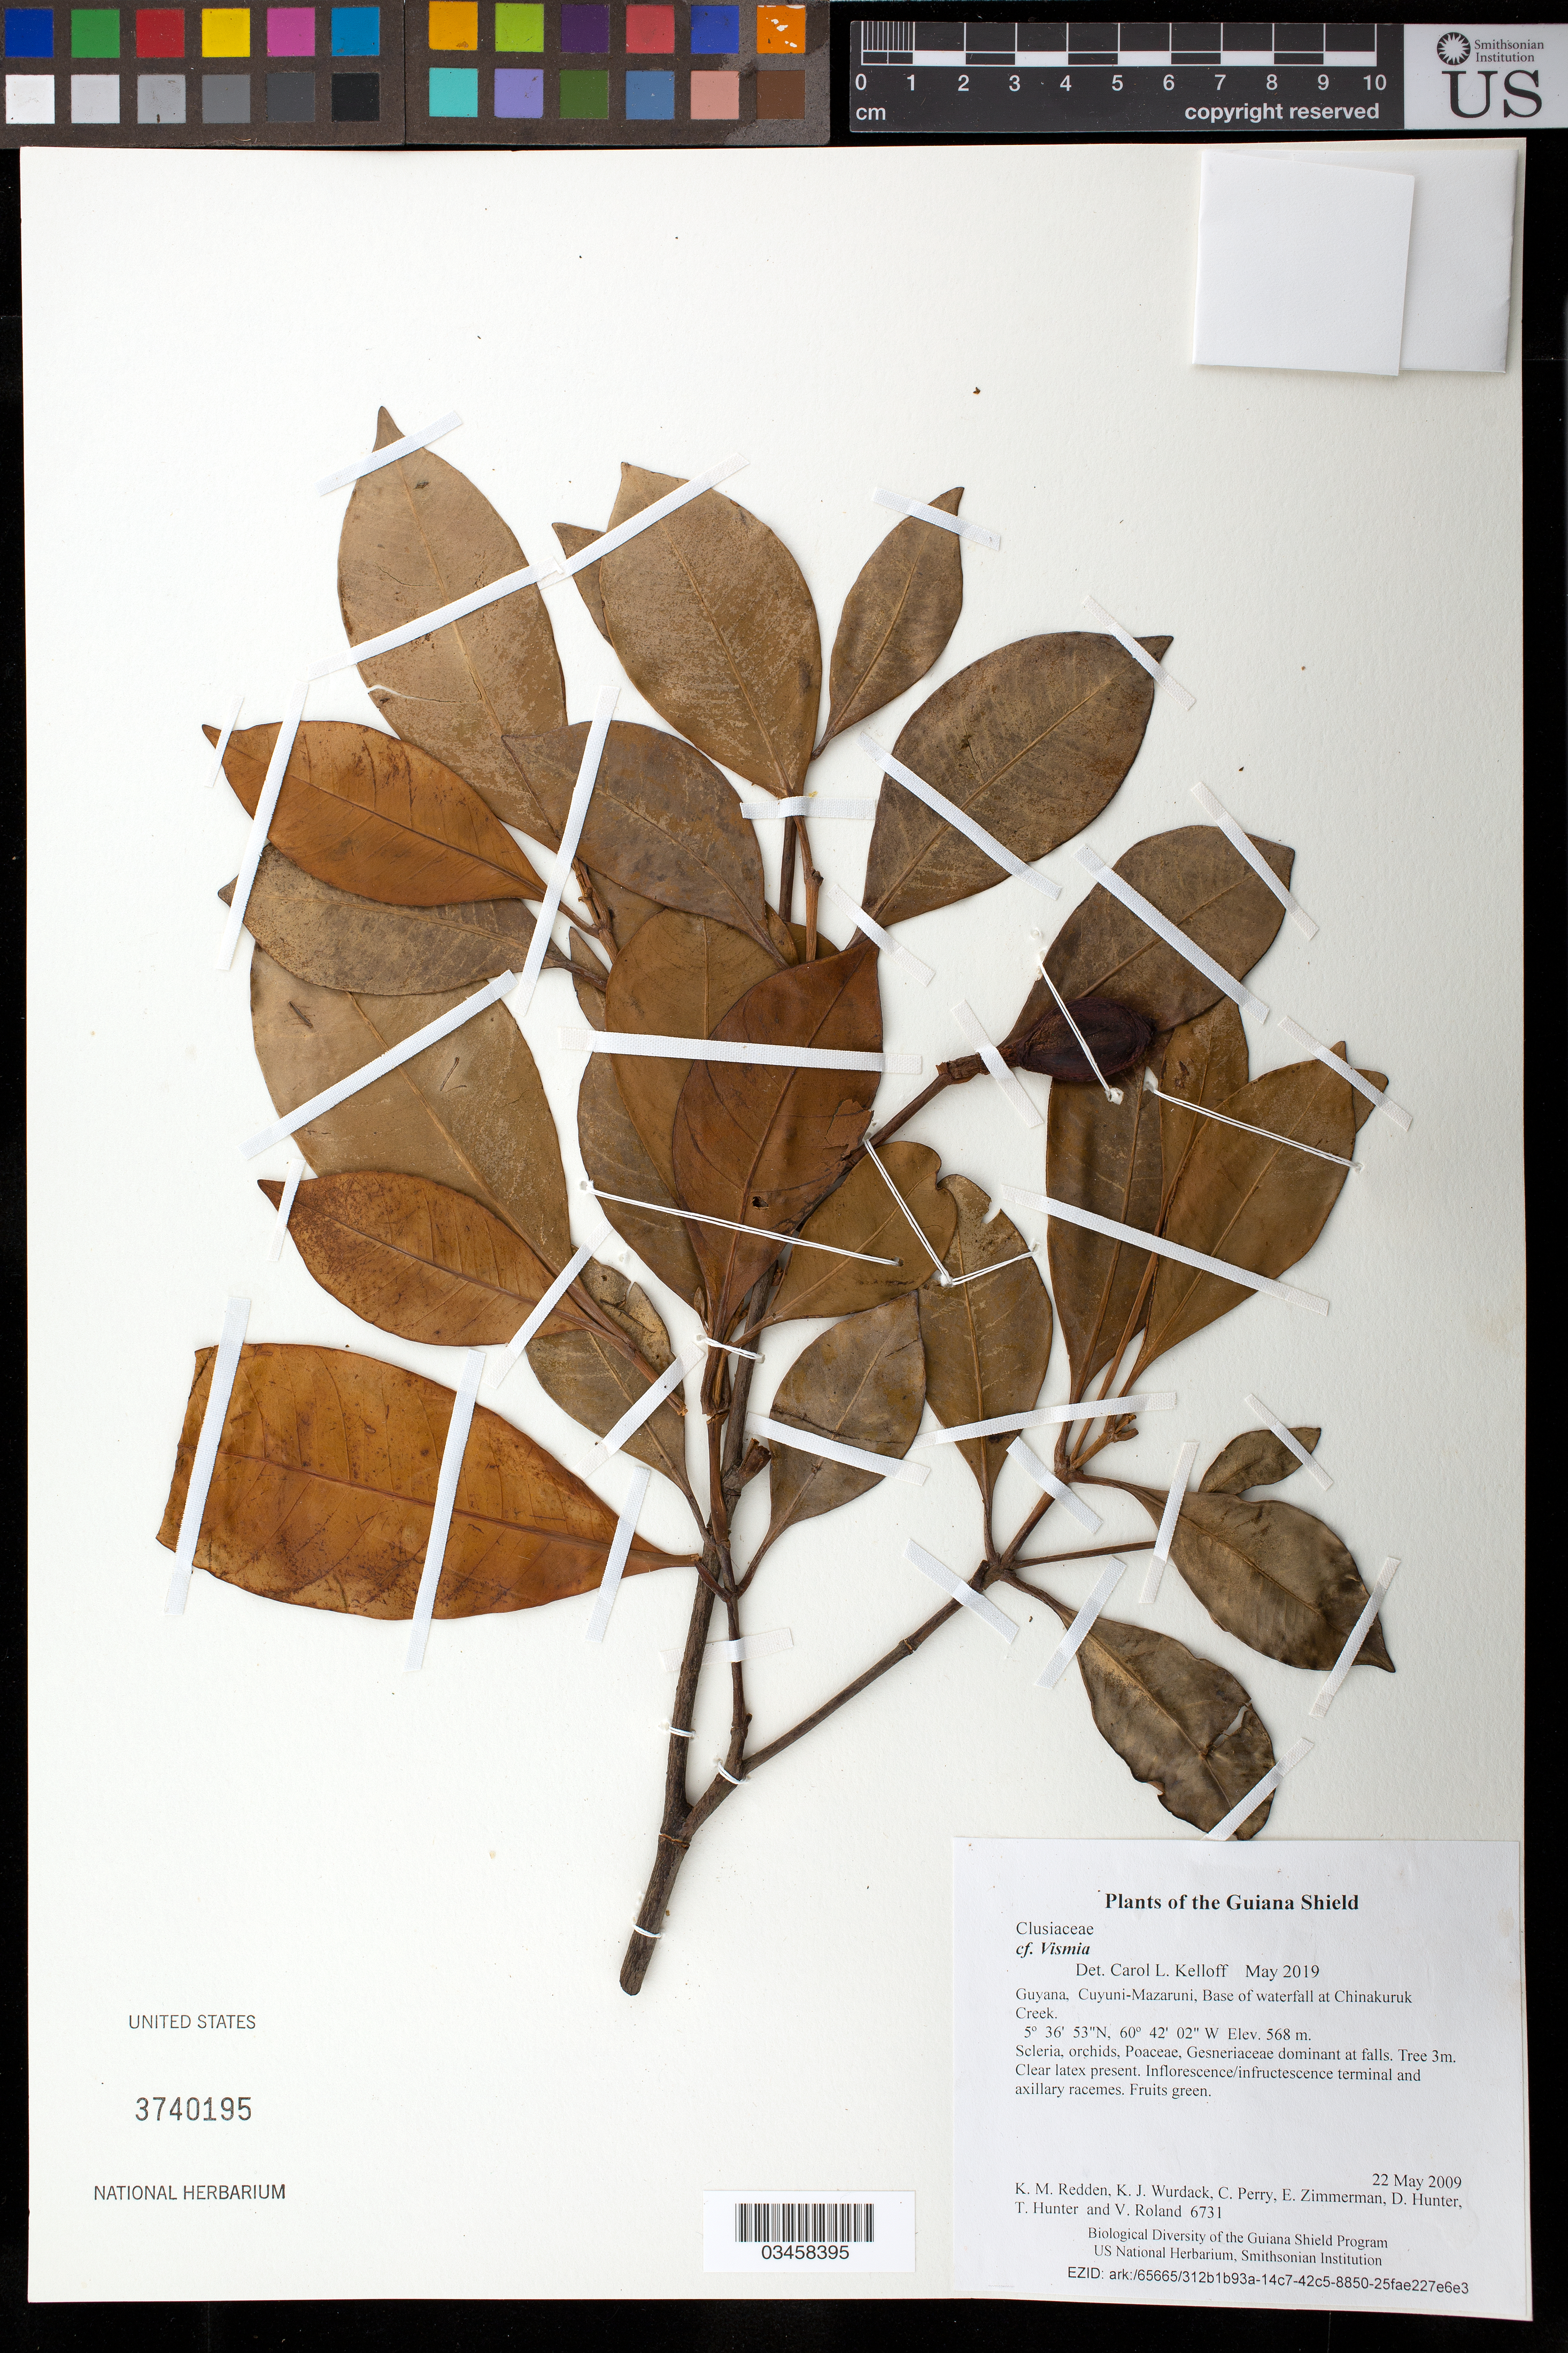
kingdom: Plantae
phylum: Tracheophyta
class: Magnoliopsida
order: Malpighiales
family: Hypericaceae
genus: Vismia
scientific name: Vismia sp.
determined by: Kelloff, Carol L.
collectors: K. M. Redden, K. Wurdack, C. Perry, E. Zimmerman, D. Hunter, T. Hunter & V. Roland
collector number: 6731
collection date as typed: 22 May 2009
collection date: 2009-05-22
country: Guyana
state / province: Cuyuni-Mazaruni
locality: Base of waterfall at Chinakuruk Creek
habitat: Scleria, orchids, Poaceae, Gesneriaceae dominant at falls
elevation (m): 568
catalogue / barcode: US 3740195